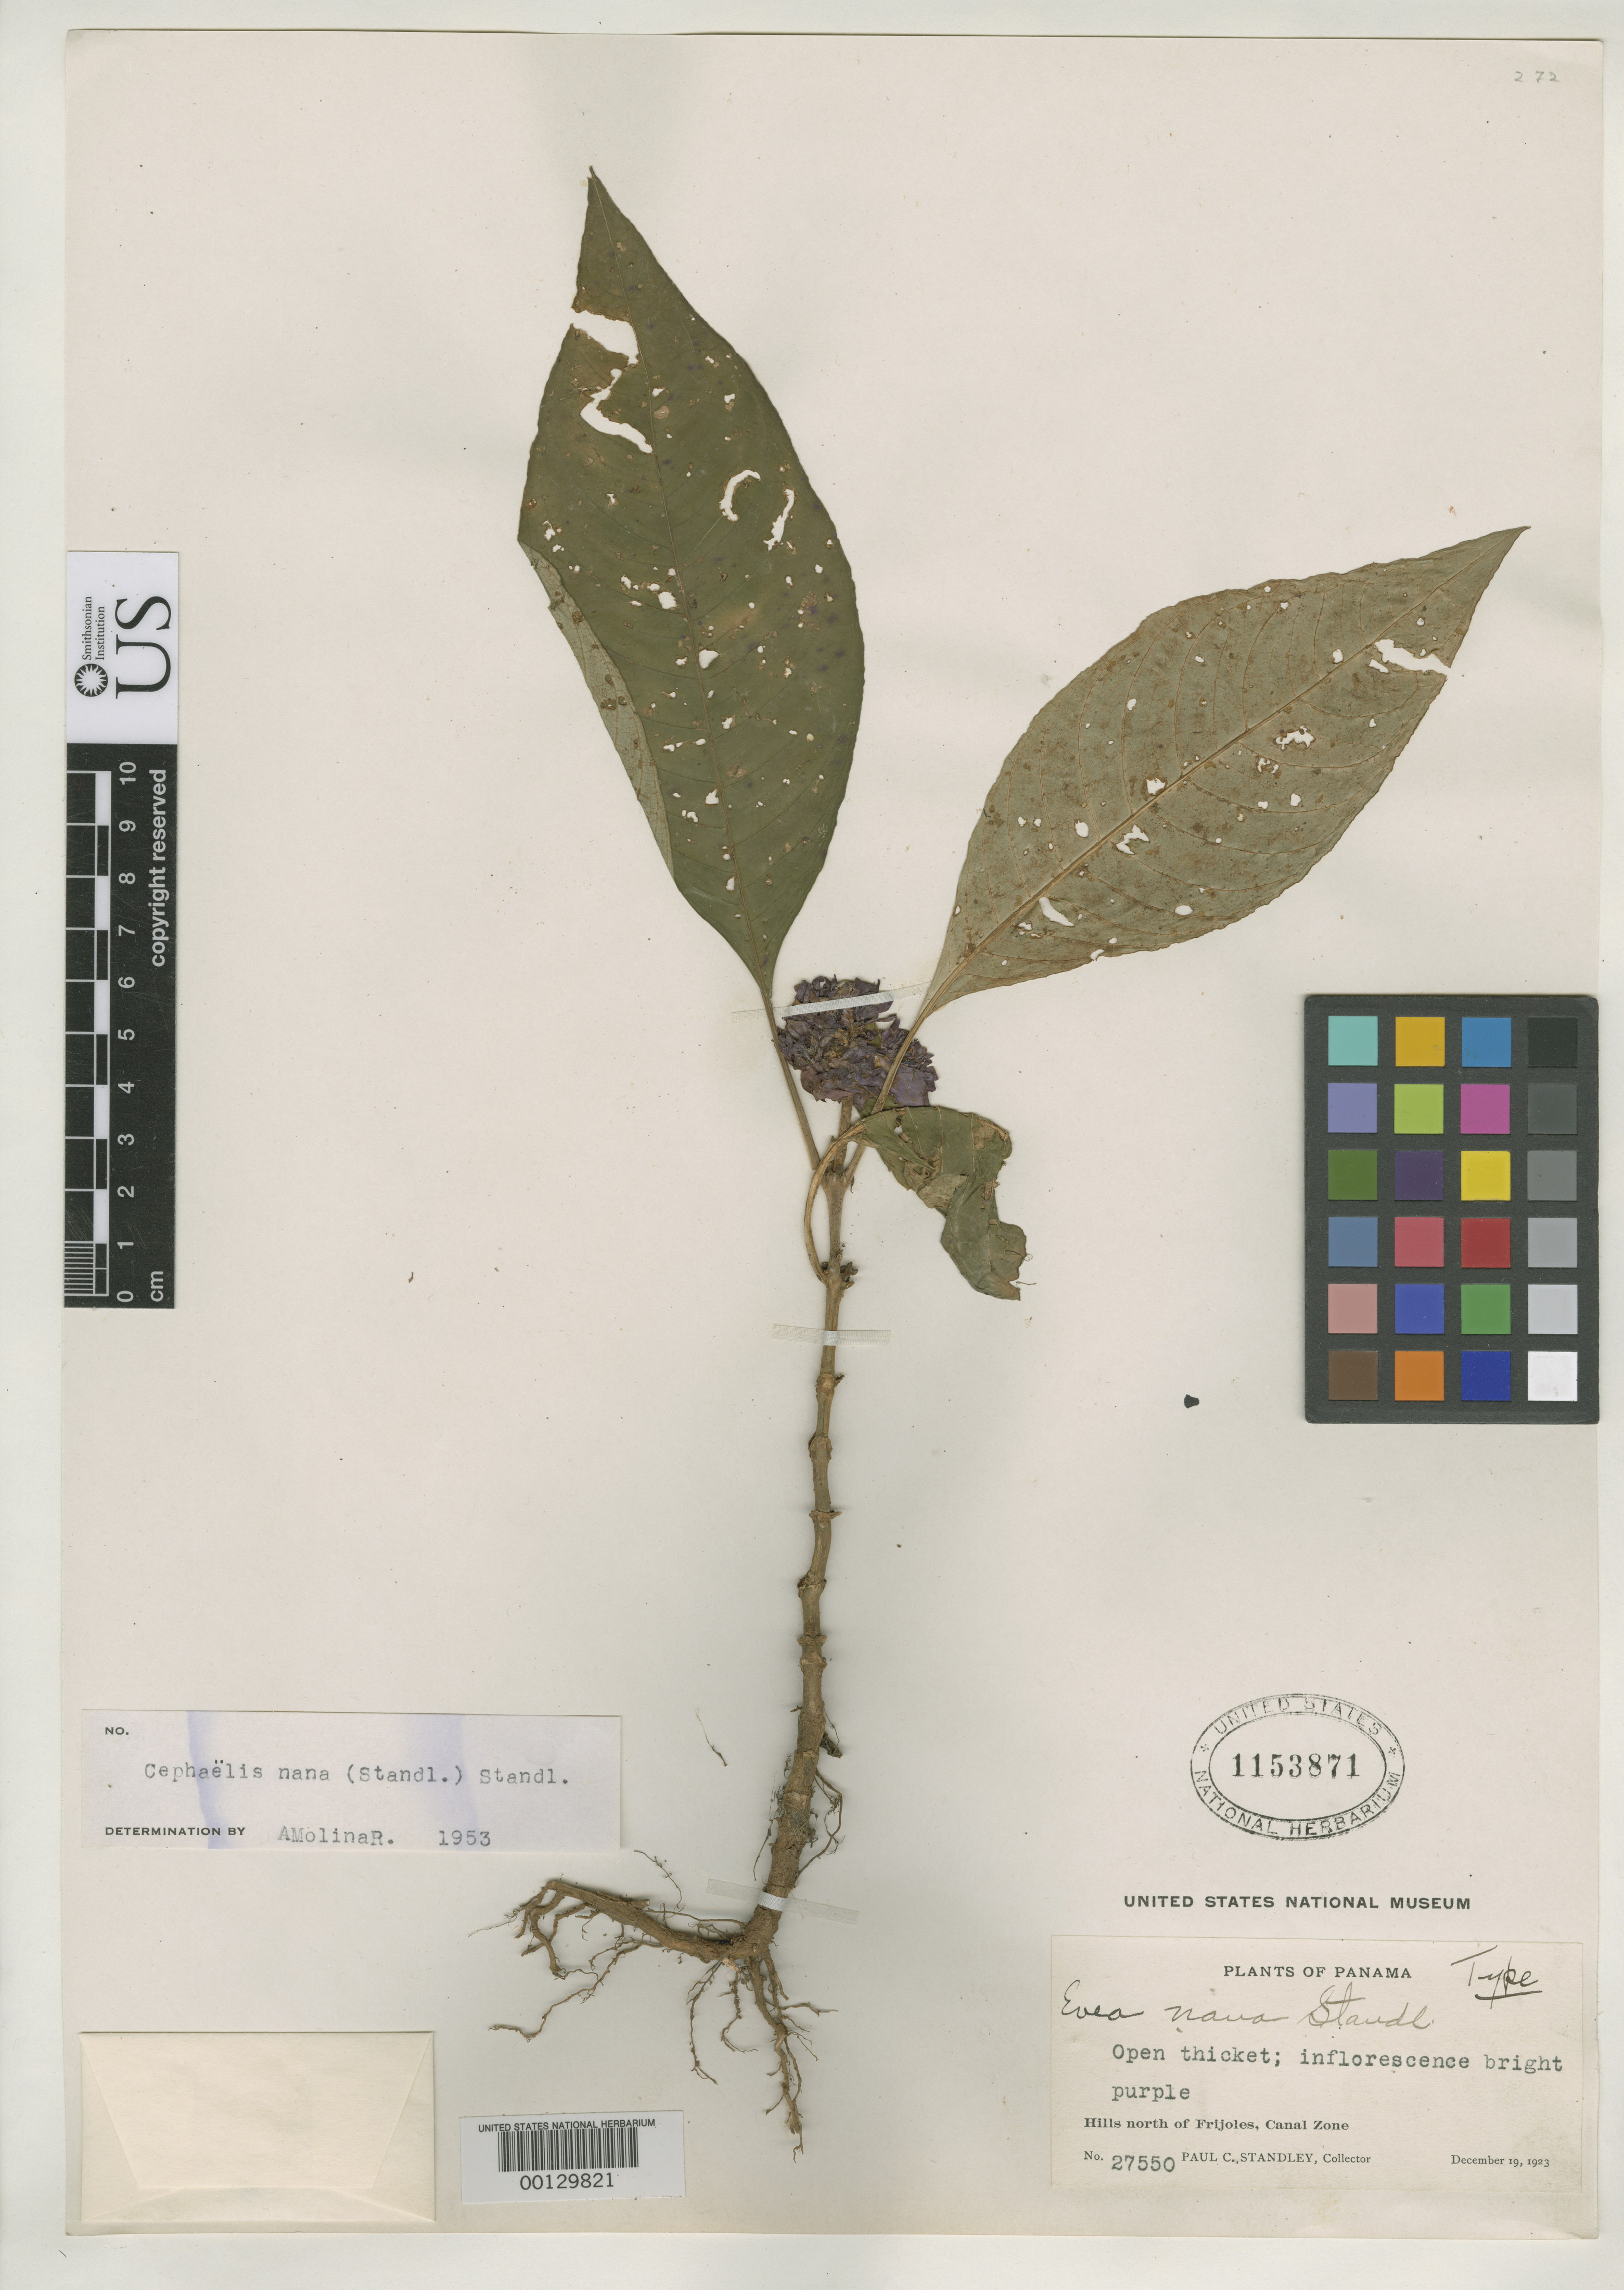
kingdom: Plantae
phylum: Tracheophyta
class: Magnoliopsida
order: Gentianales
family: Rubiaceae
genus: Evea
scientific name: Evea nana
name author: Standl.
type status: Holotype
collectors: P. C. Standley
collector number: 27550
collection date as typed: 19 Dec 1923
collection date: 1923-12-19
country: Panama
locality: N of Frijoles.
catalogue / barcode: US 1153871